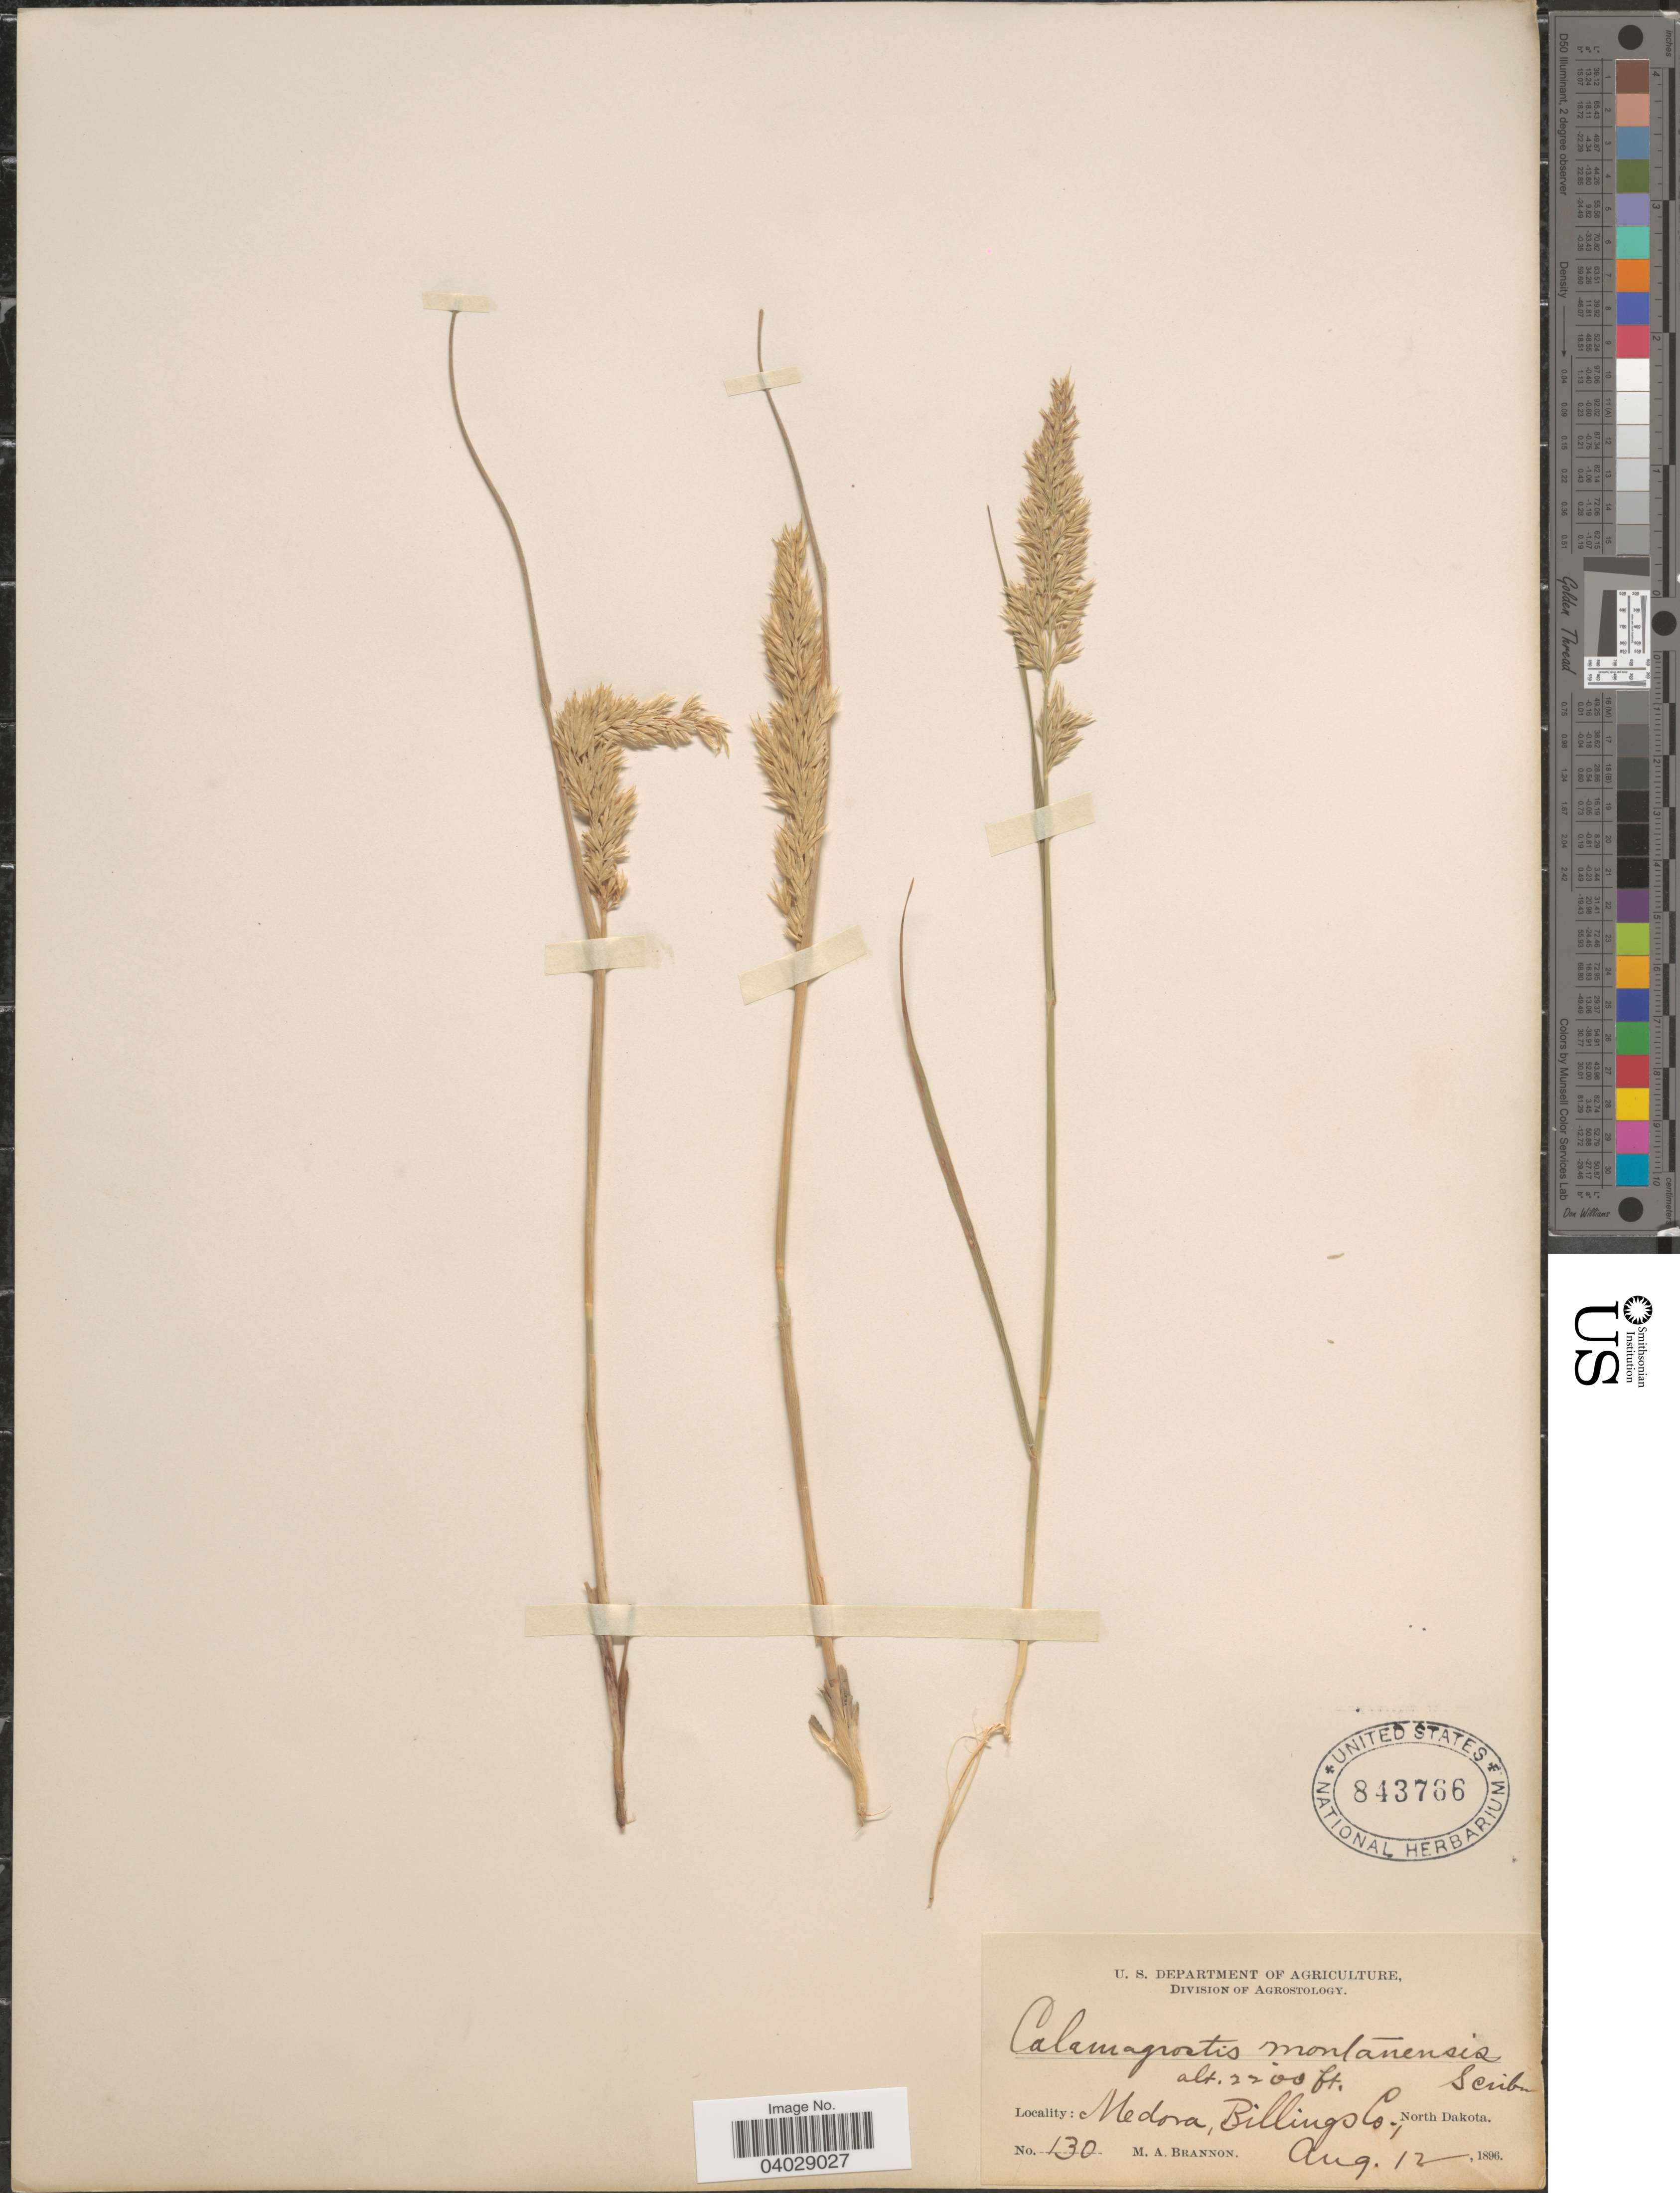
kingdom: Plantae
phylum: Tracheophyta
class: Liliopsida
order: Poales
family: Poaceae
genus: Calamagrostis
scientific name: Calamagrostis montanensis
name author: Scribn. ex Vasey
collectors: M. Brannon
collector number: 130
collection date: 1896-08-12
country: United States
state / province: North Dakota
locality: Medora, Billings Co.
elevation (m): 671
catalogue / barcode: US 843766